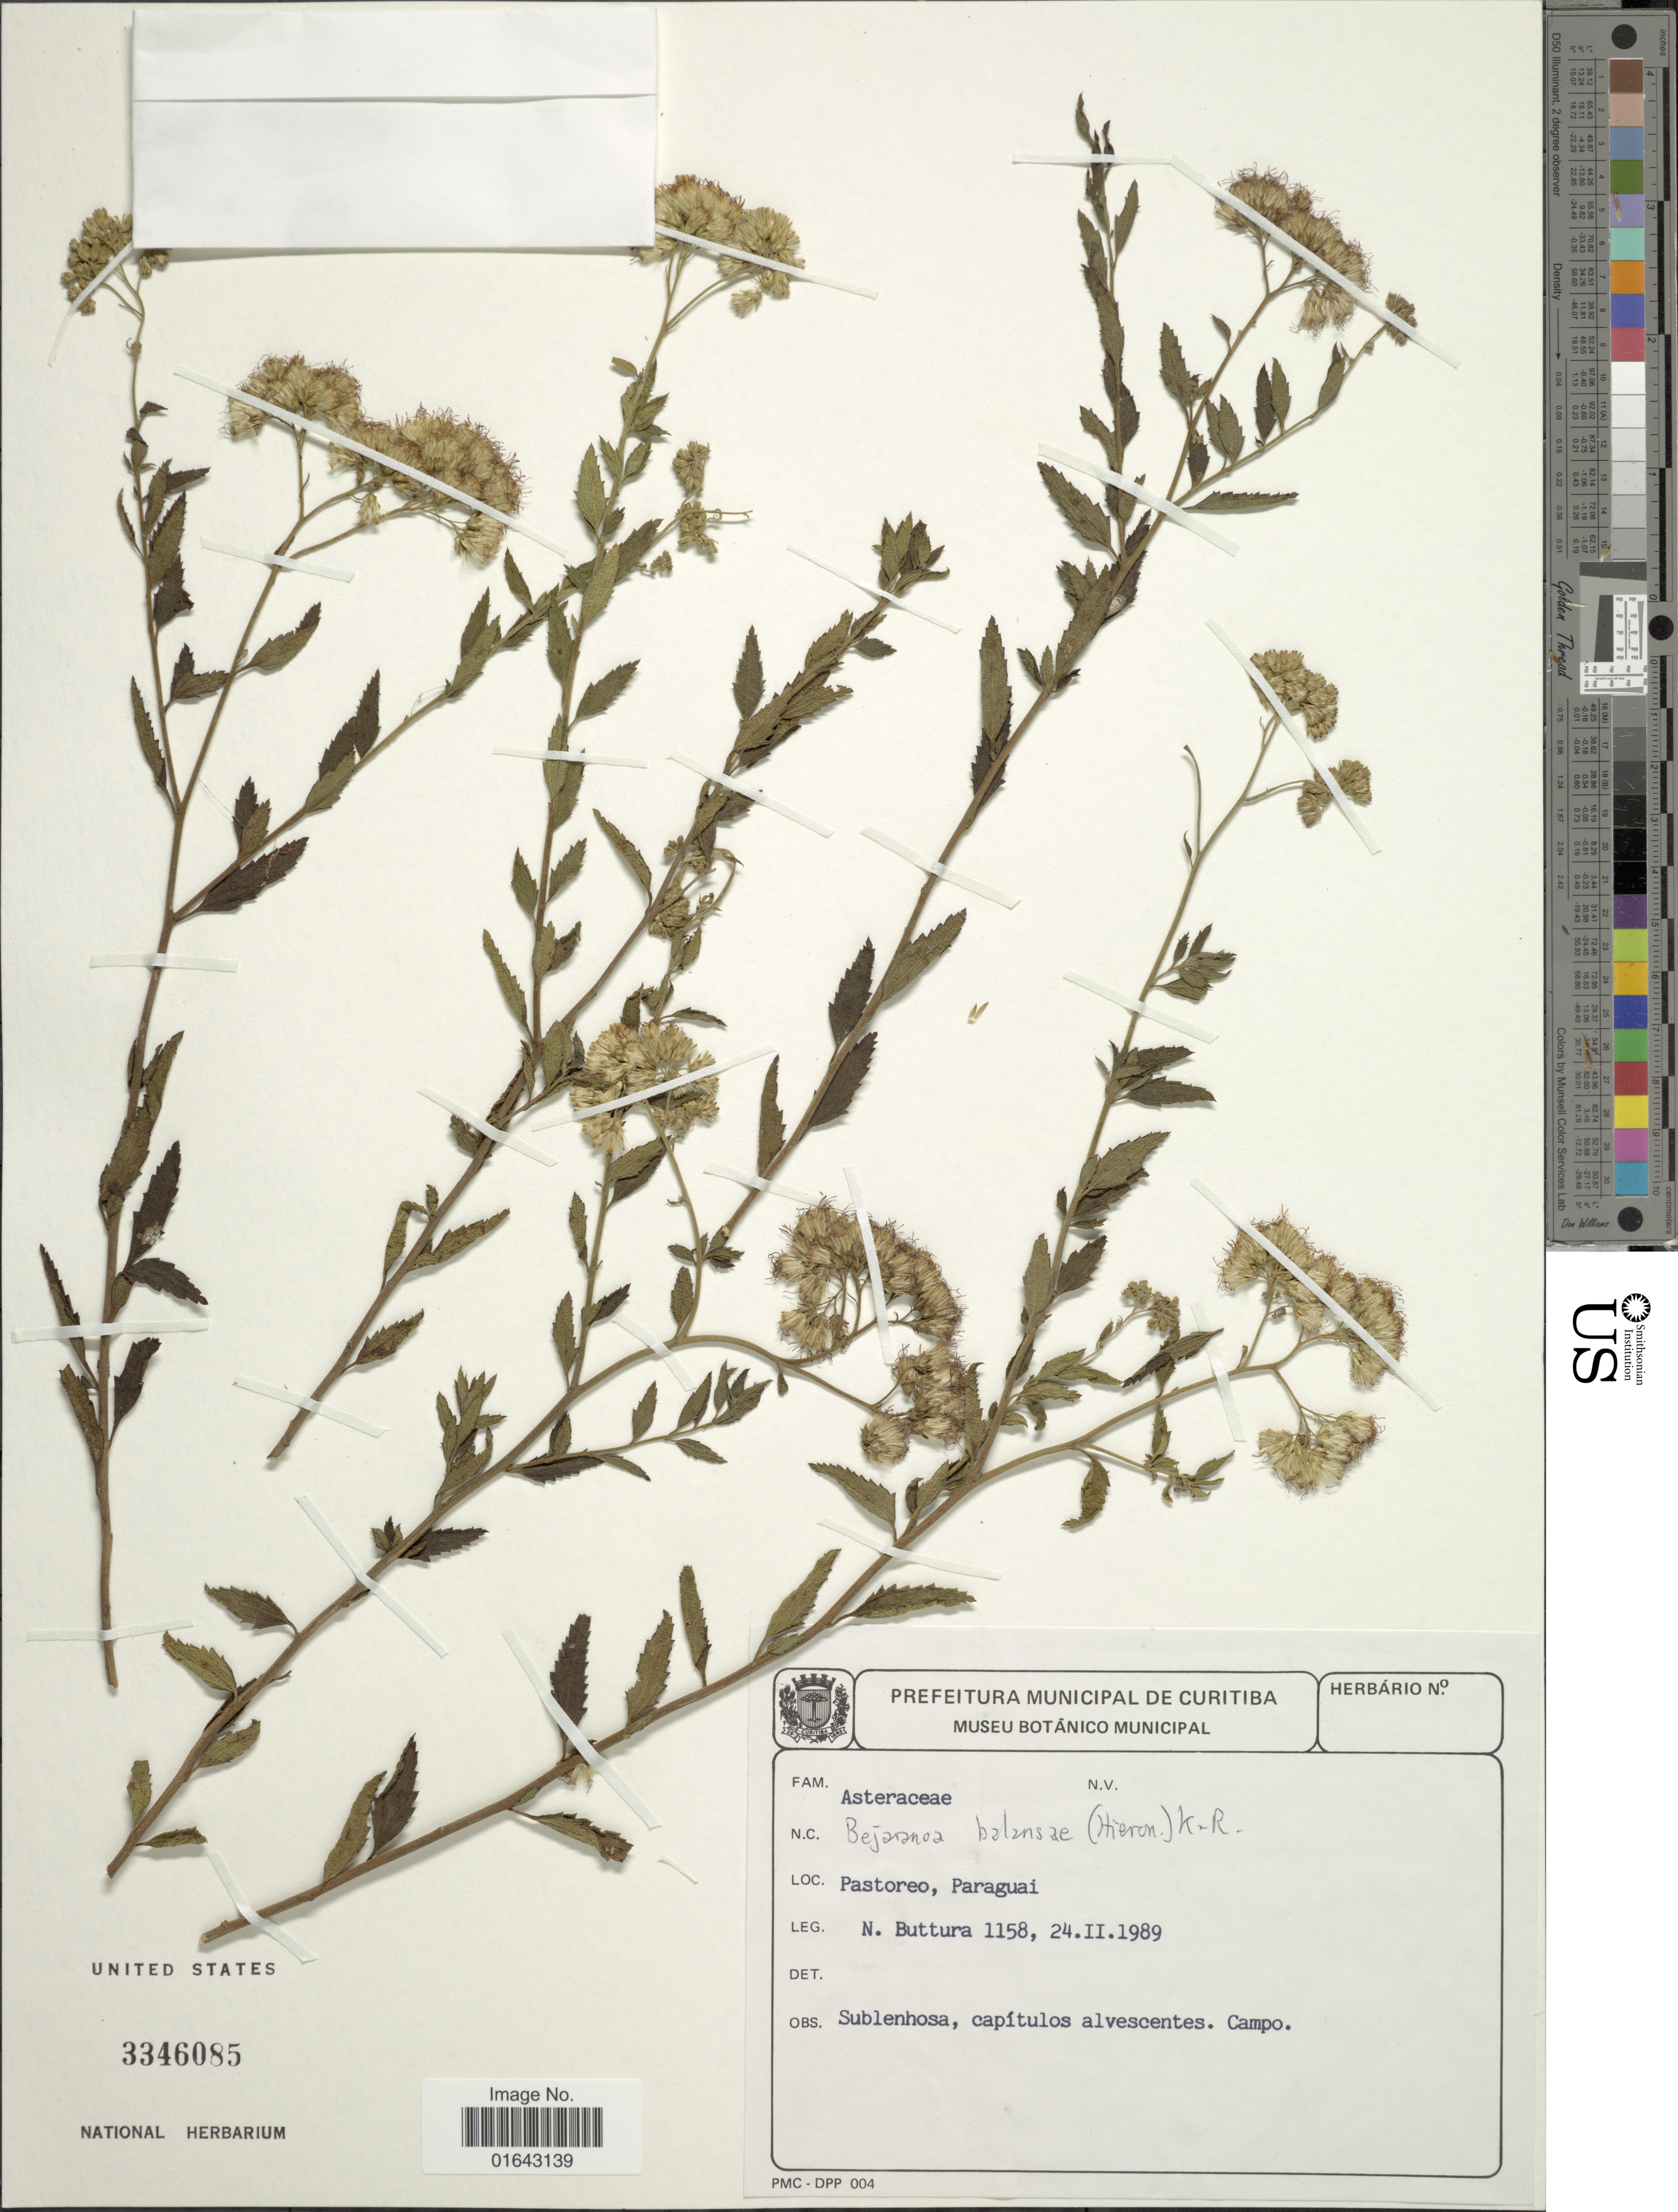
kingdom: Plantae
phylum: Tracheophyta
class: Magnoliopsida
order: Asterales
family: Asteraceae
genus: Bejaranoa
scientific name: Bejaranoa balansae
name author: (Hieron.) R.M. King & H. Rob.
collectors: N. Buttura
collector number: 1158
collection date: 1989-02-24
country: Paraguay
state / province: Paraguari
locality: Pastoreo, Paraguai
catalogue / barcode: US 3346085